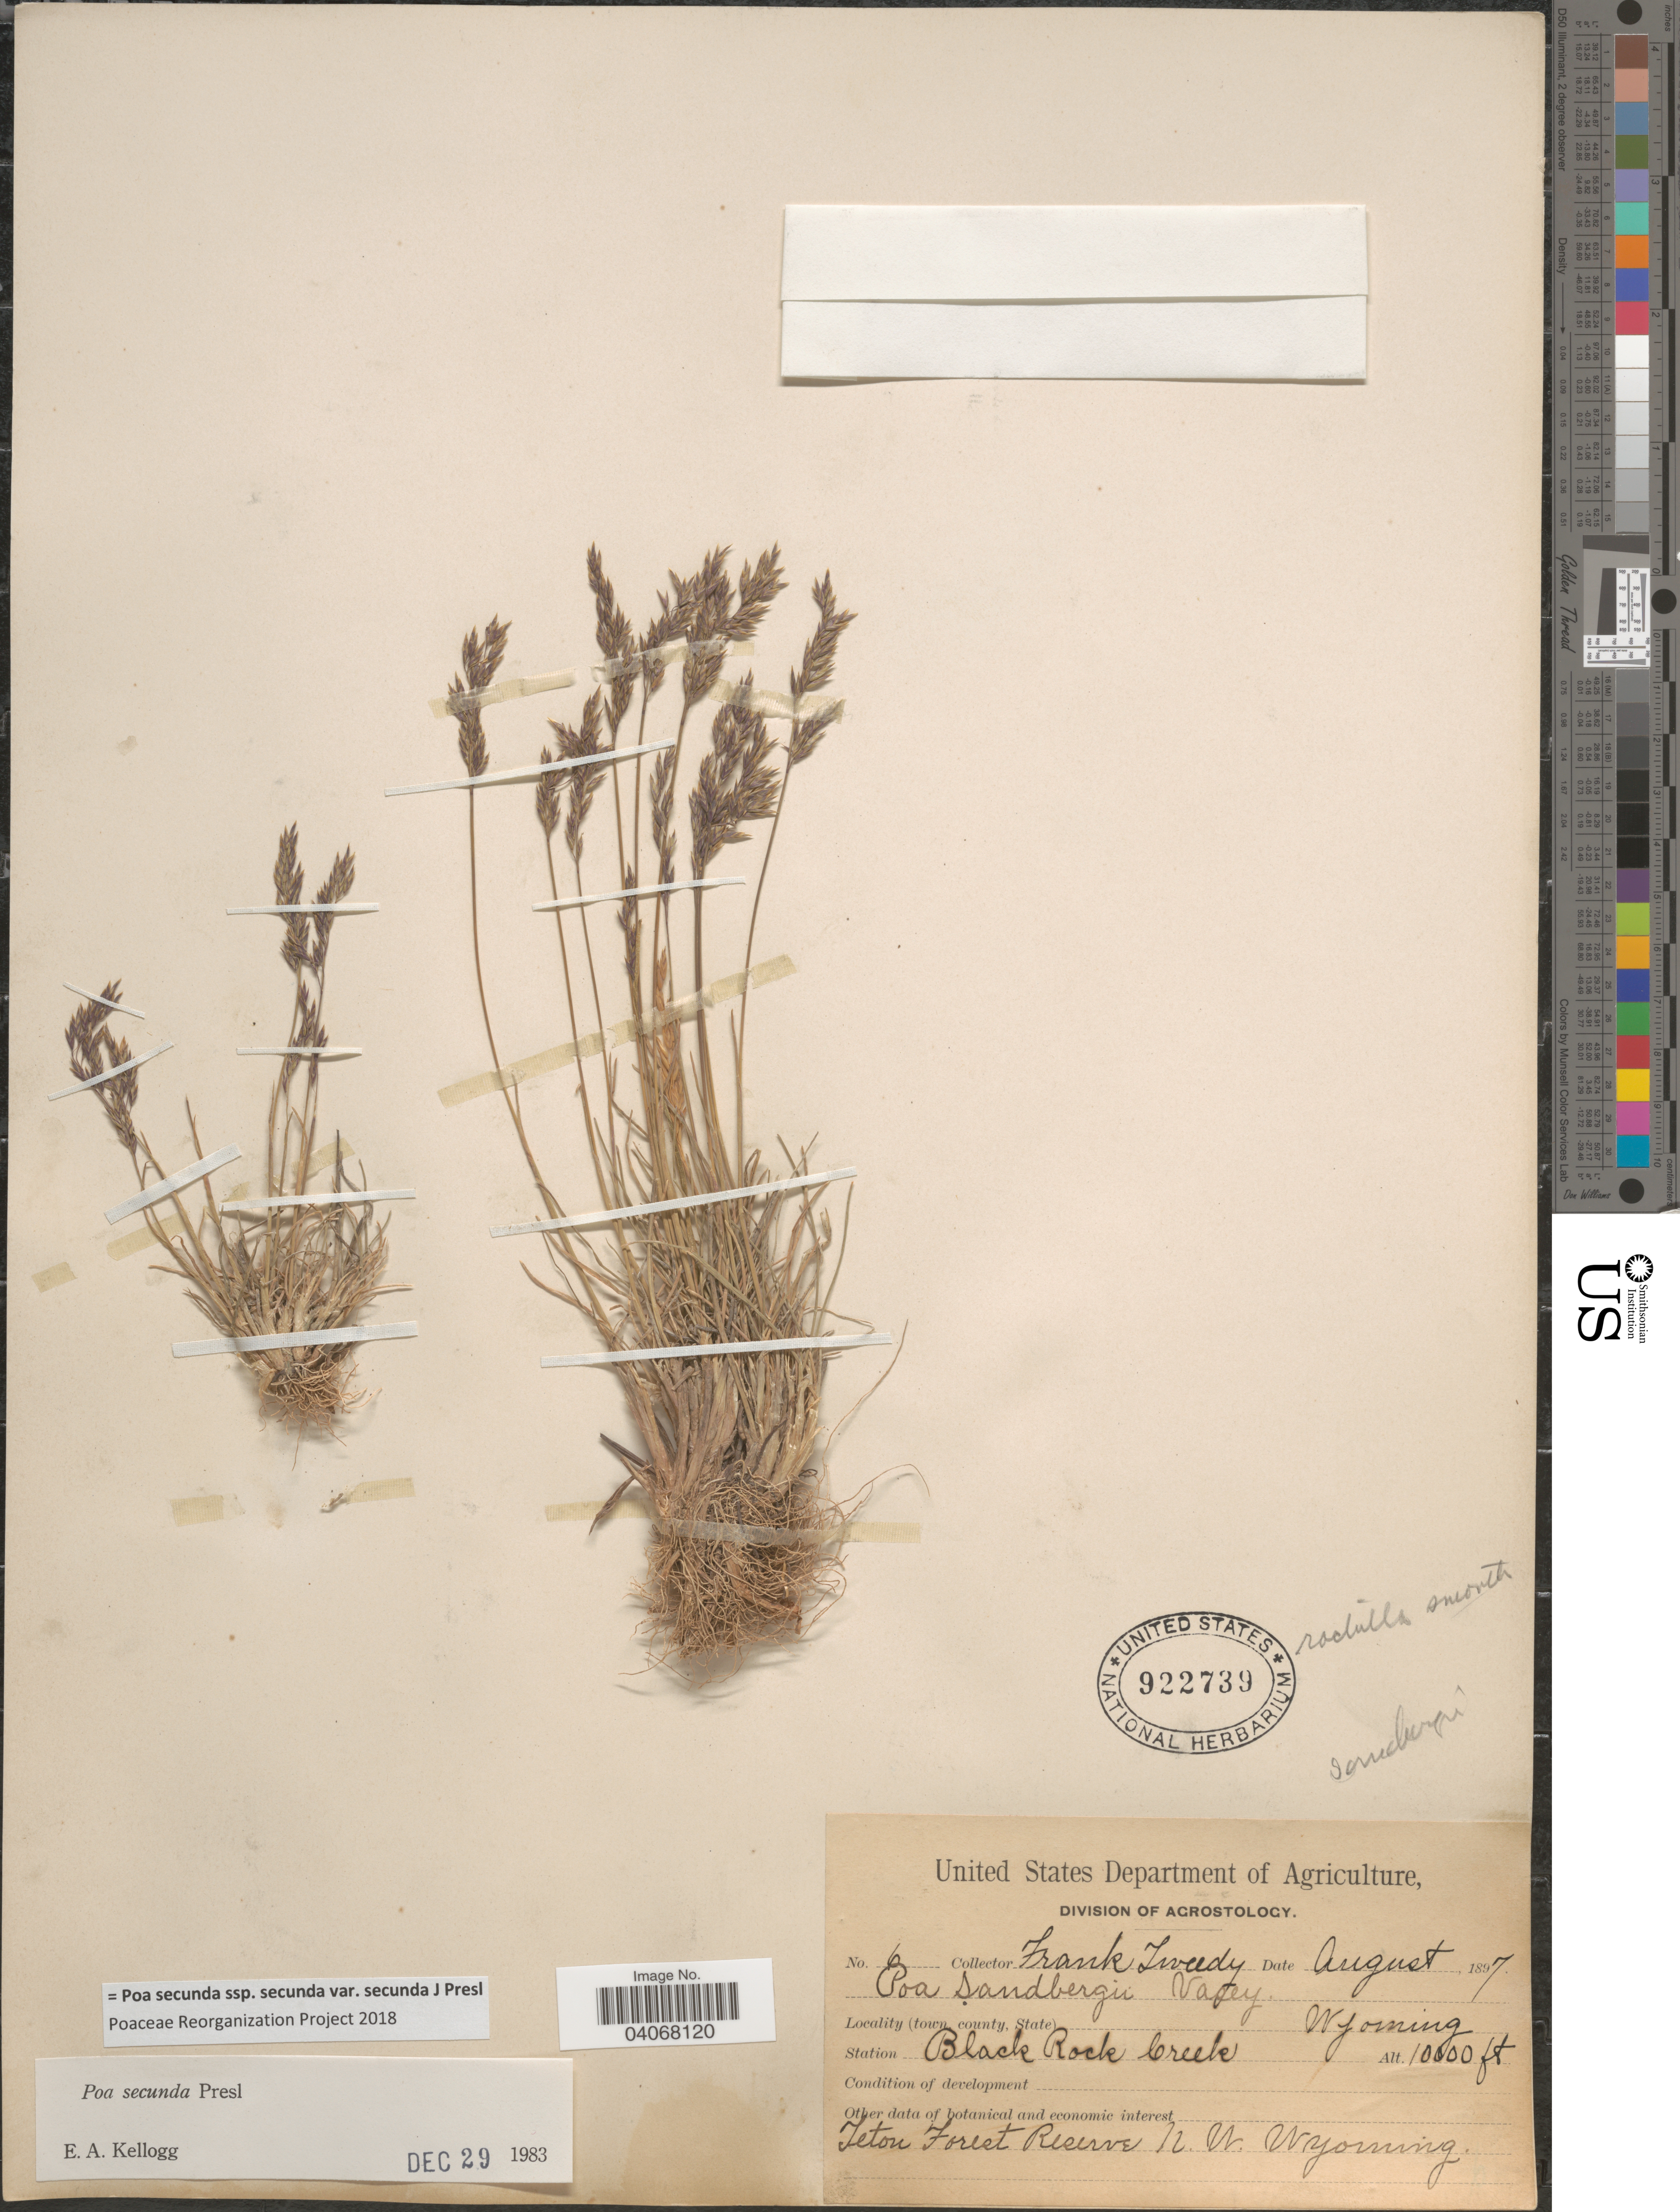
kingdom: Plantae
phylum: Tracheophyta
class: Liliopsida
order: Poales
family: Poaceae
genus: Poa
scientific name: Poa secunda subsp. secunda var. secunda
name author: J. Presl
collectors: F. Tweedy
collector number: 6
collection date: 1897-08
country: United States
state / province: Wyoming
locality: Station Black Rock Creek. Teton Forest Reserve N.W. Wyoming.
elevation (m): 3048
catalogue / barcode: US 922739